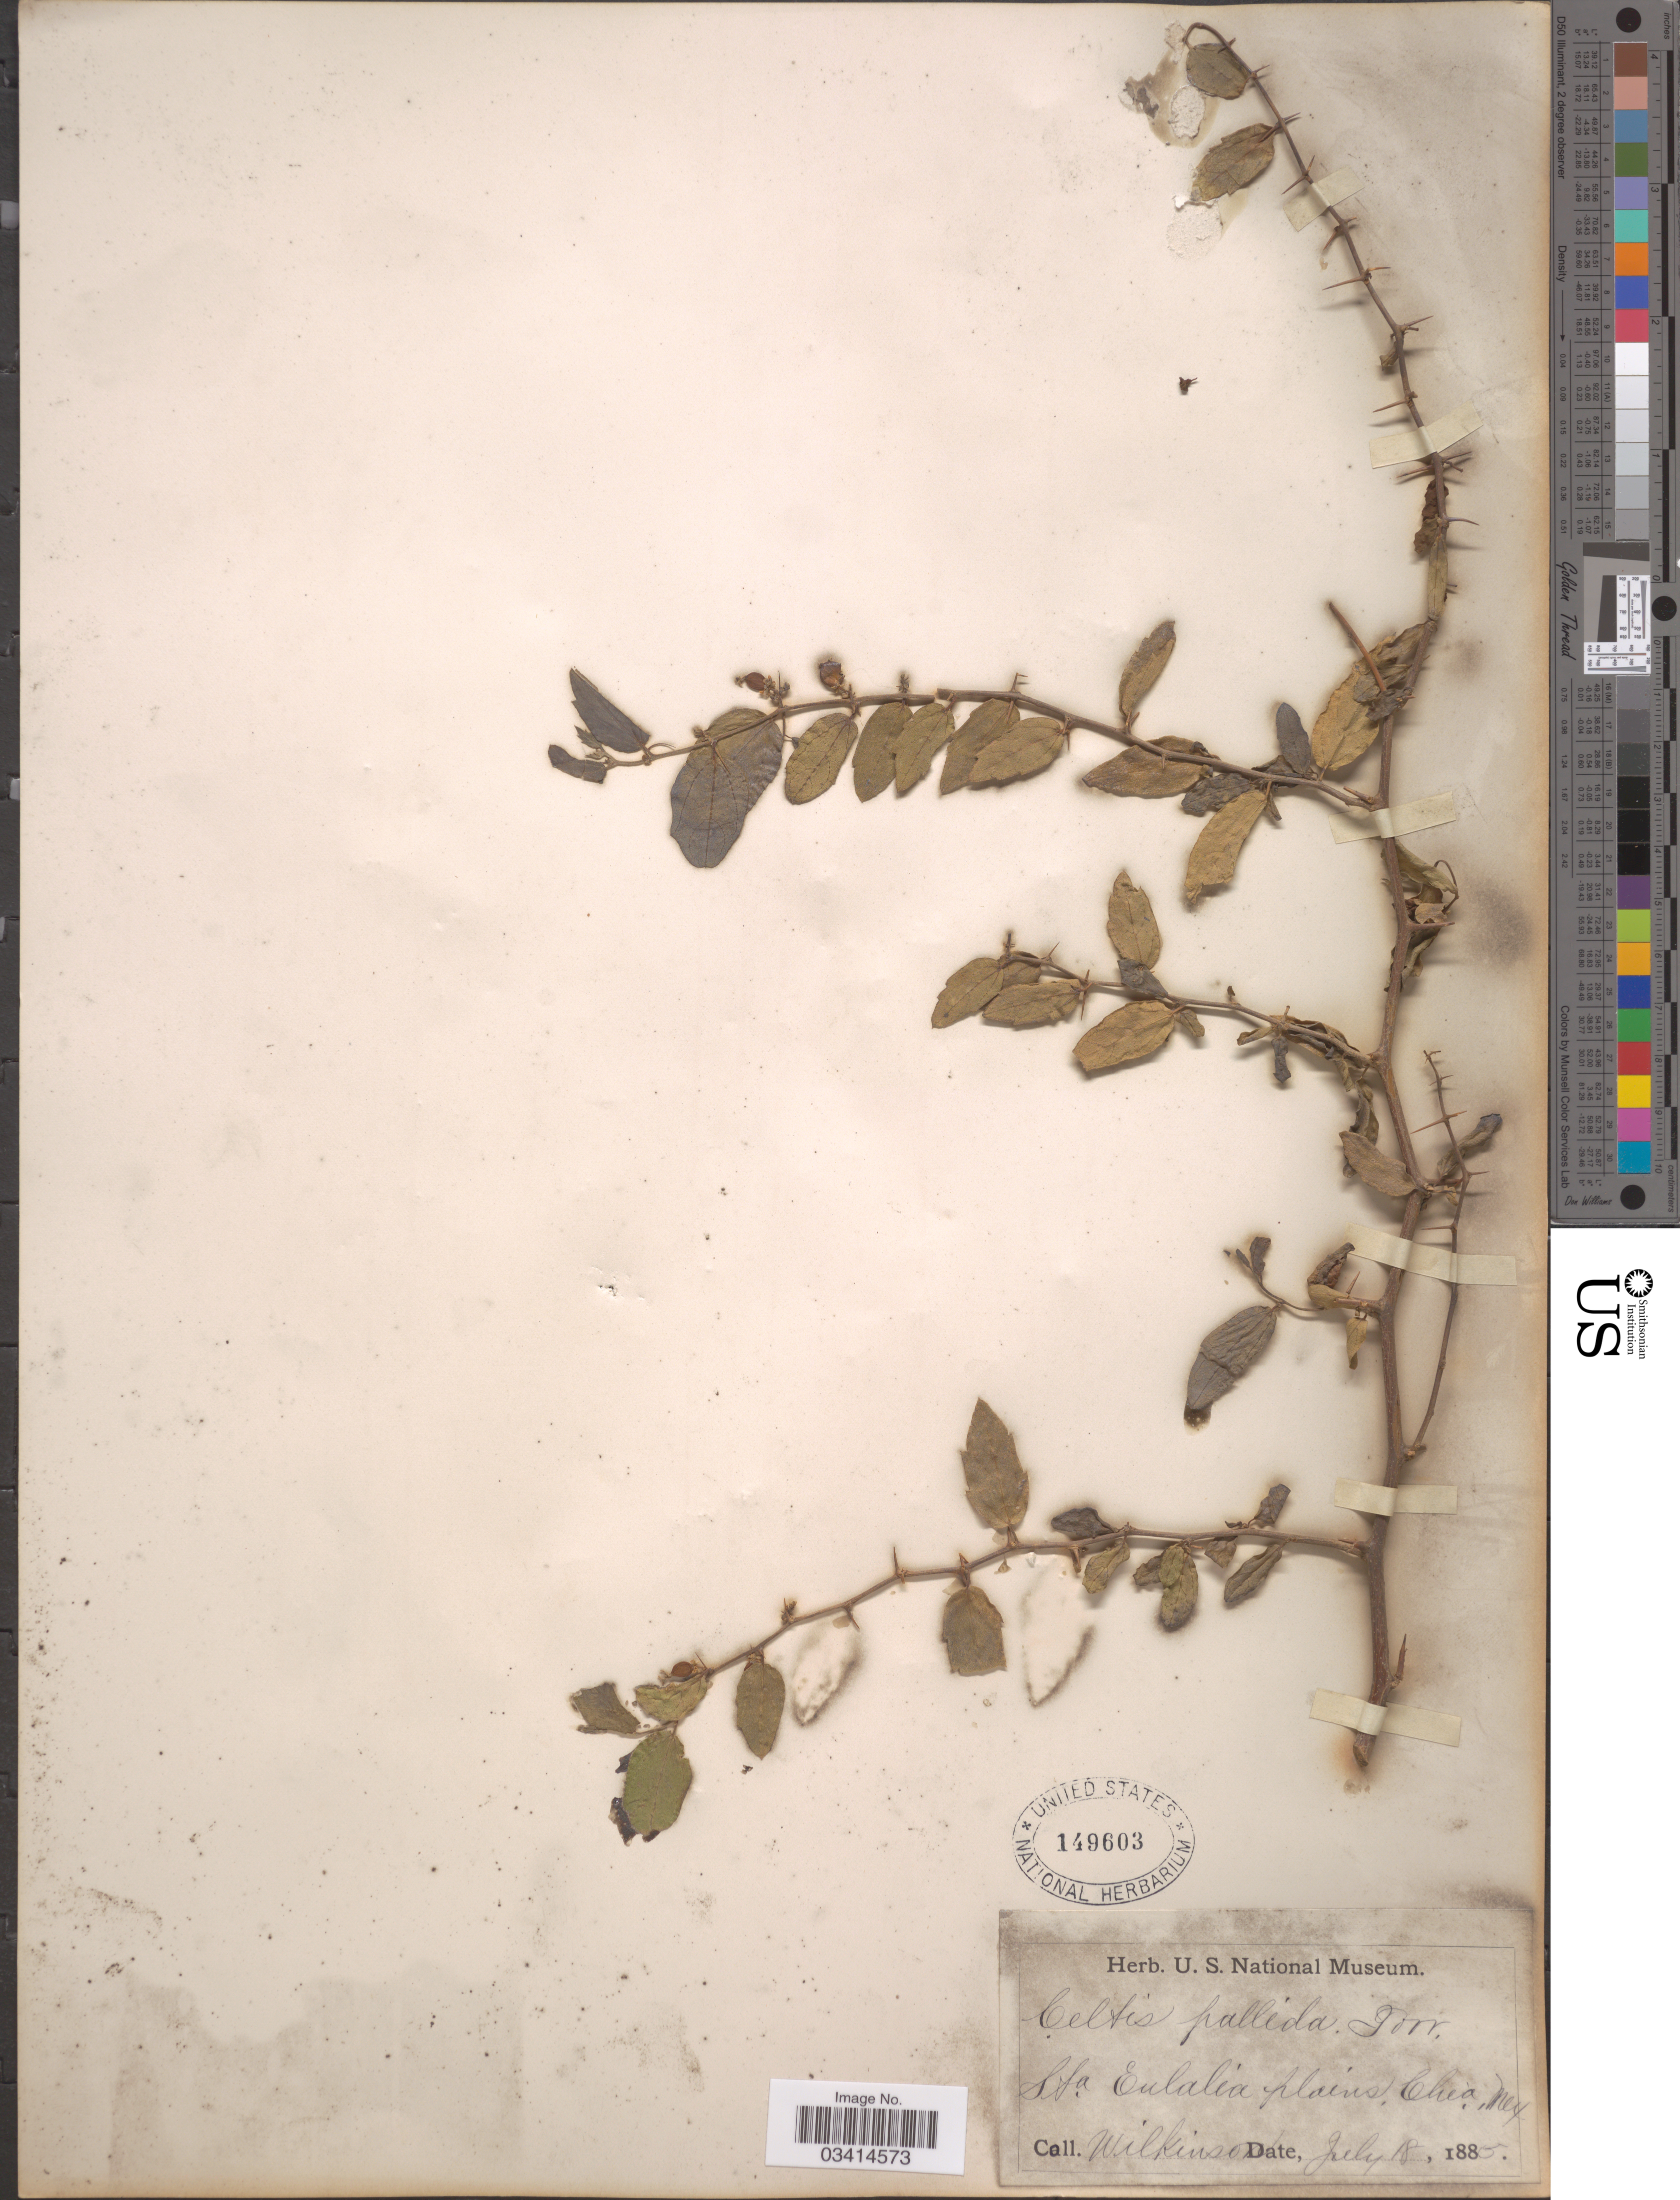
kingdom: Plantae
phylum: Tracheophyta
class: Magnoliopsida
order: Rosales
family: Cannabaceae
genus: Celtis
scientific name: Celtis pallida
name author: Torr. in Emory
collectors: Wilkinson, --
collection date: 1885-07-18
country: Mexico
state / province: Chiapas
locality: Sta. Eulalia plains. Chia.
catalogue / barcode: US 149603